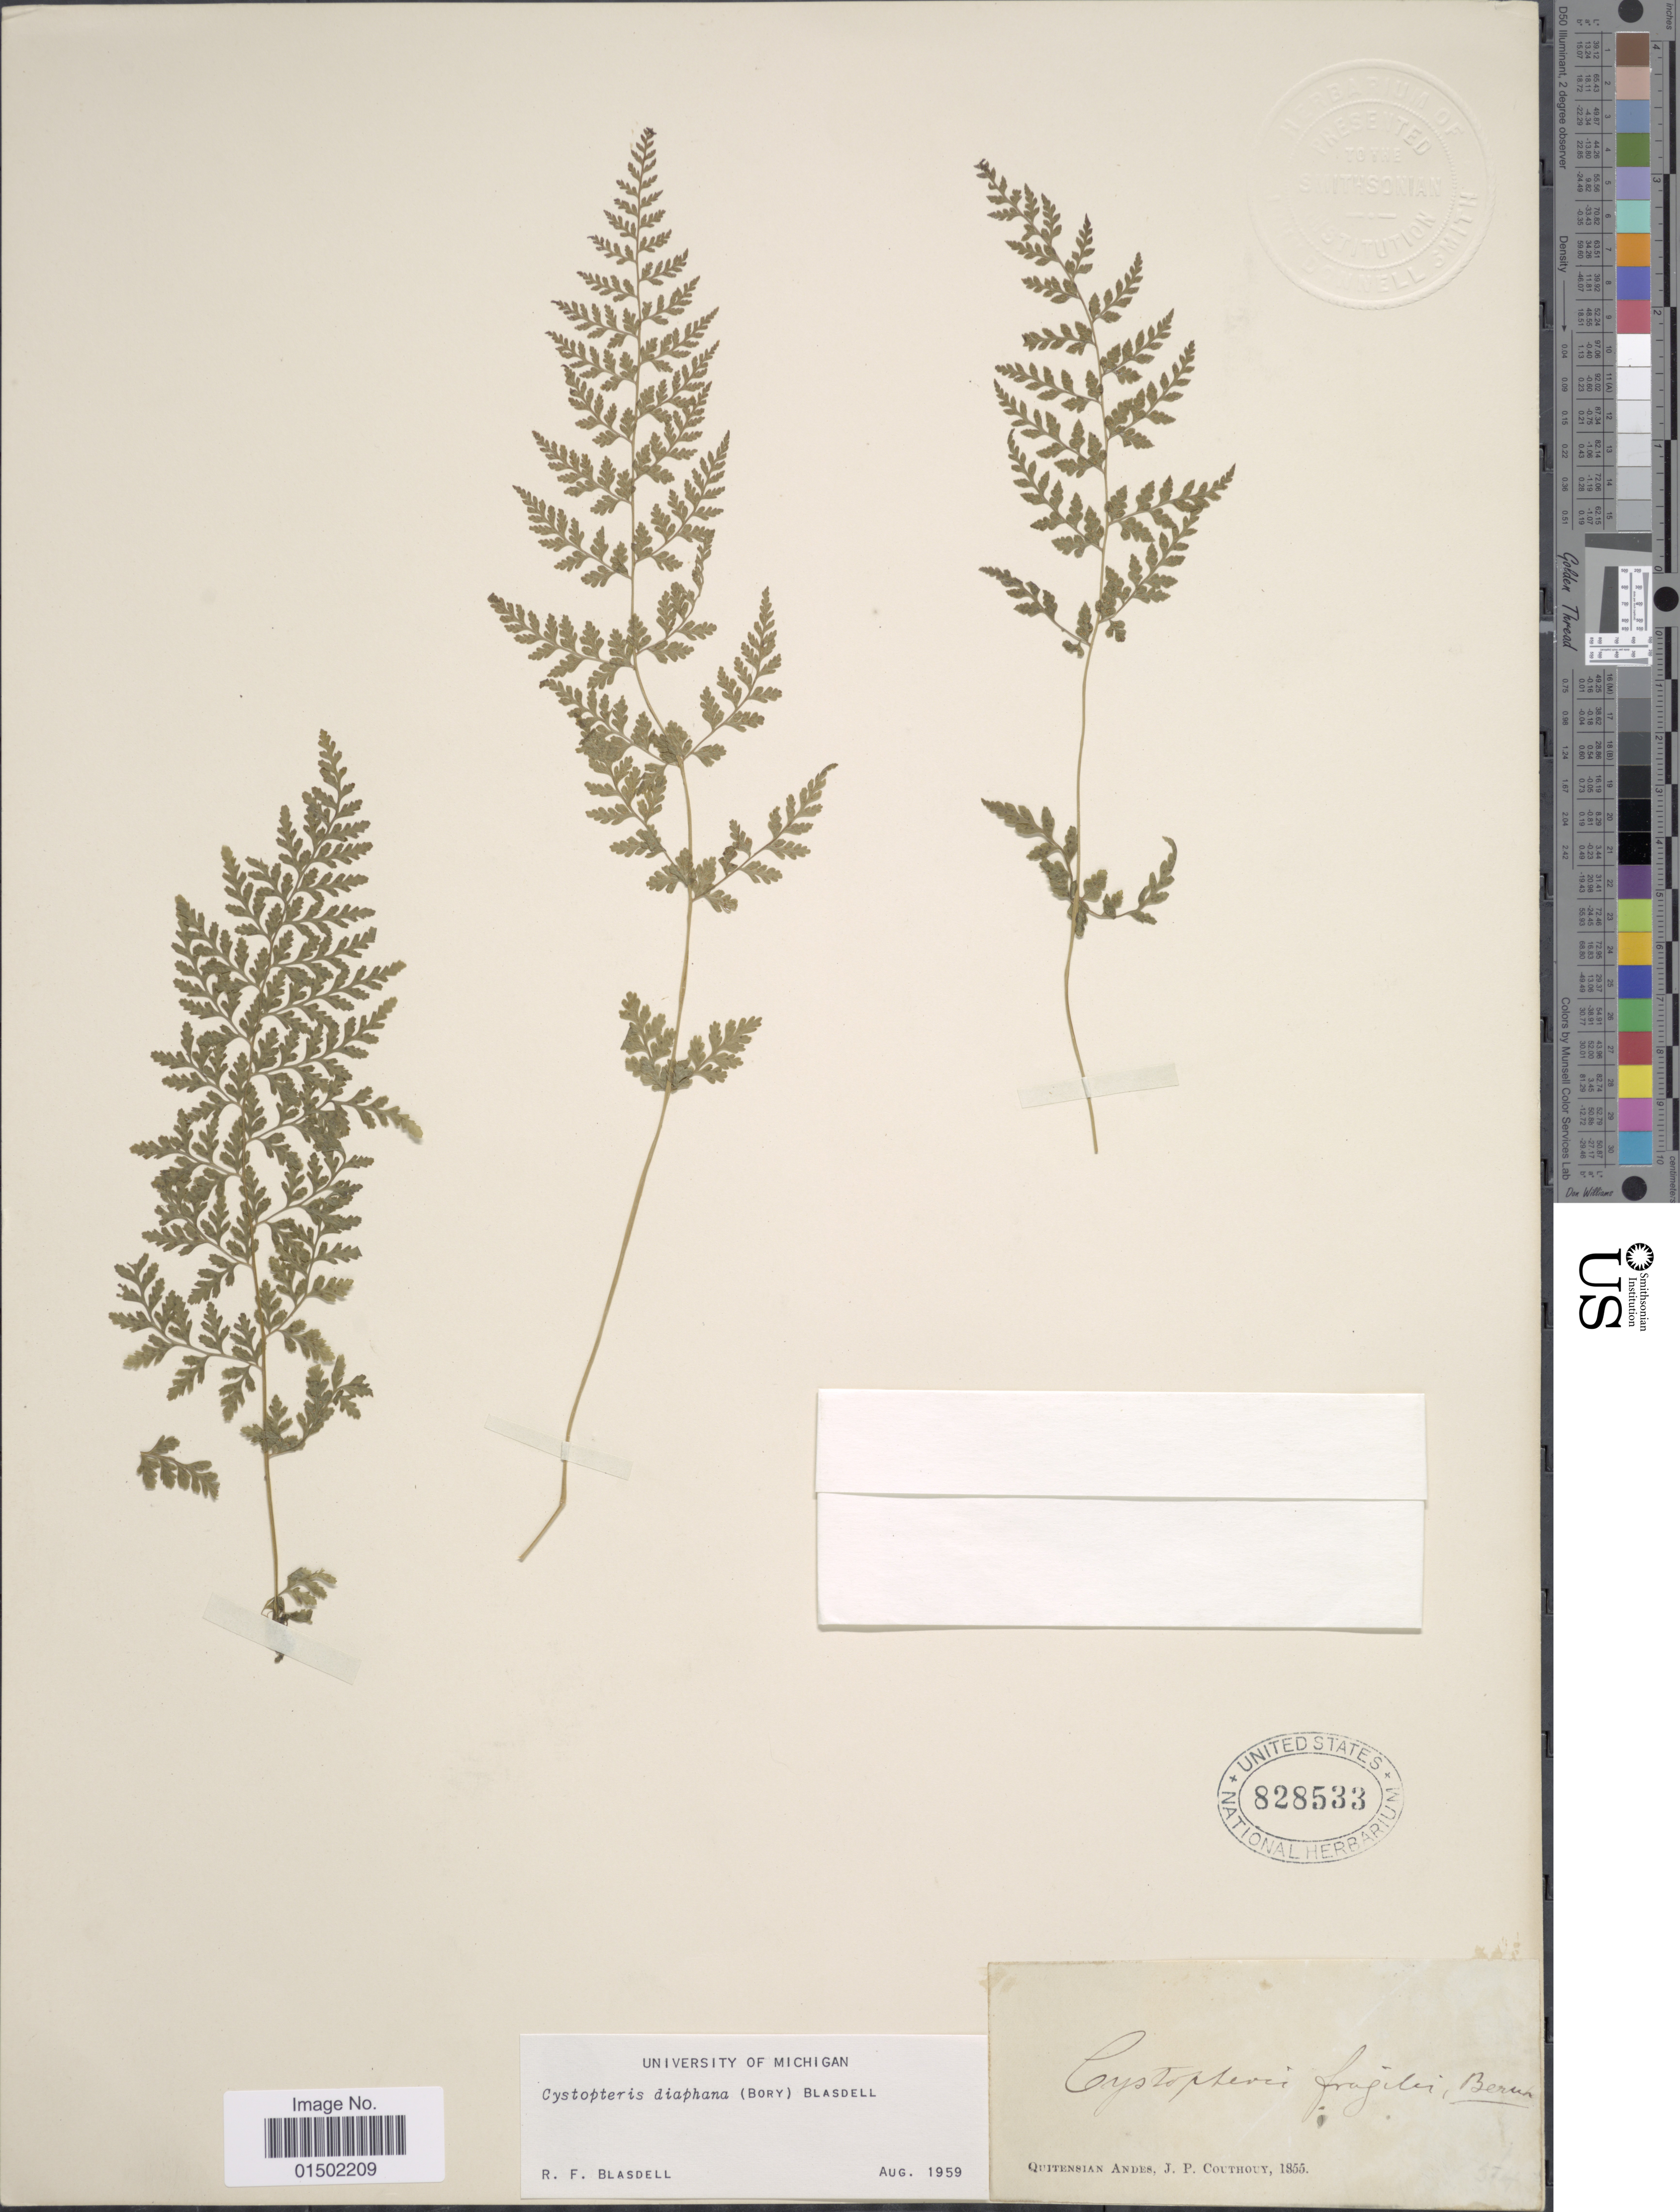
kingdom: Plantae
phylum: Tracheophyta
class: Polypodiopsida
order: Polypodiales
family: Cystopteridaceae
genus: Cystopteris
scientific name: Cystopteris diaphana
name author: (Bory) Blasdell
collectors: J. Couthouy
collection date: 1855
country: Ecuador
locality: Quitensian Andes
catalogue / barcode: US 828533